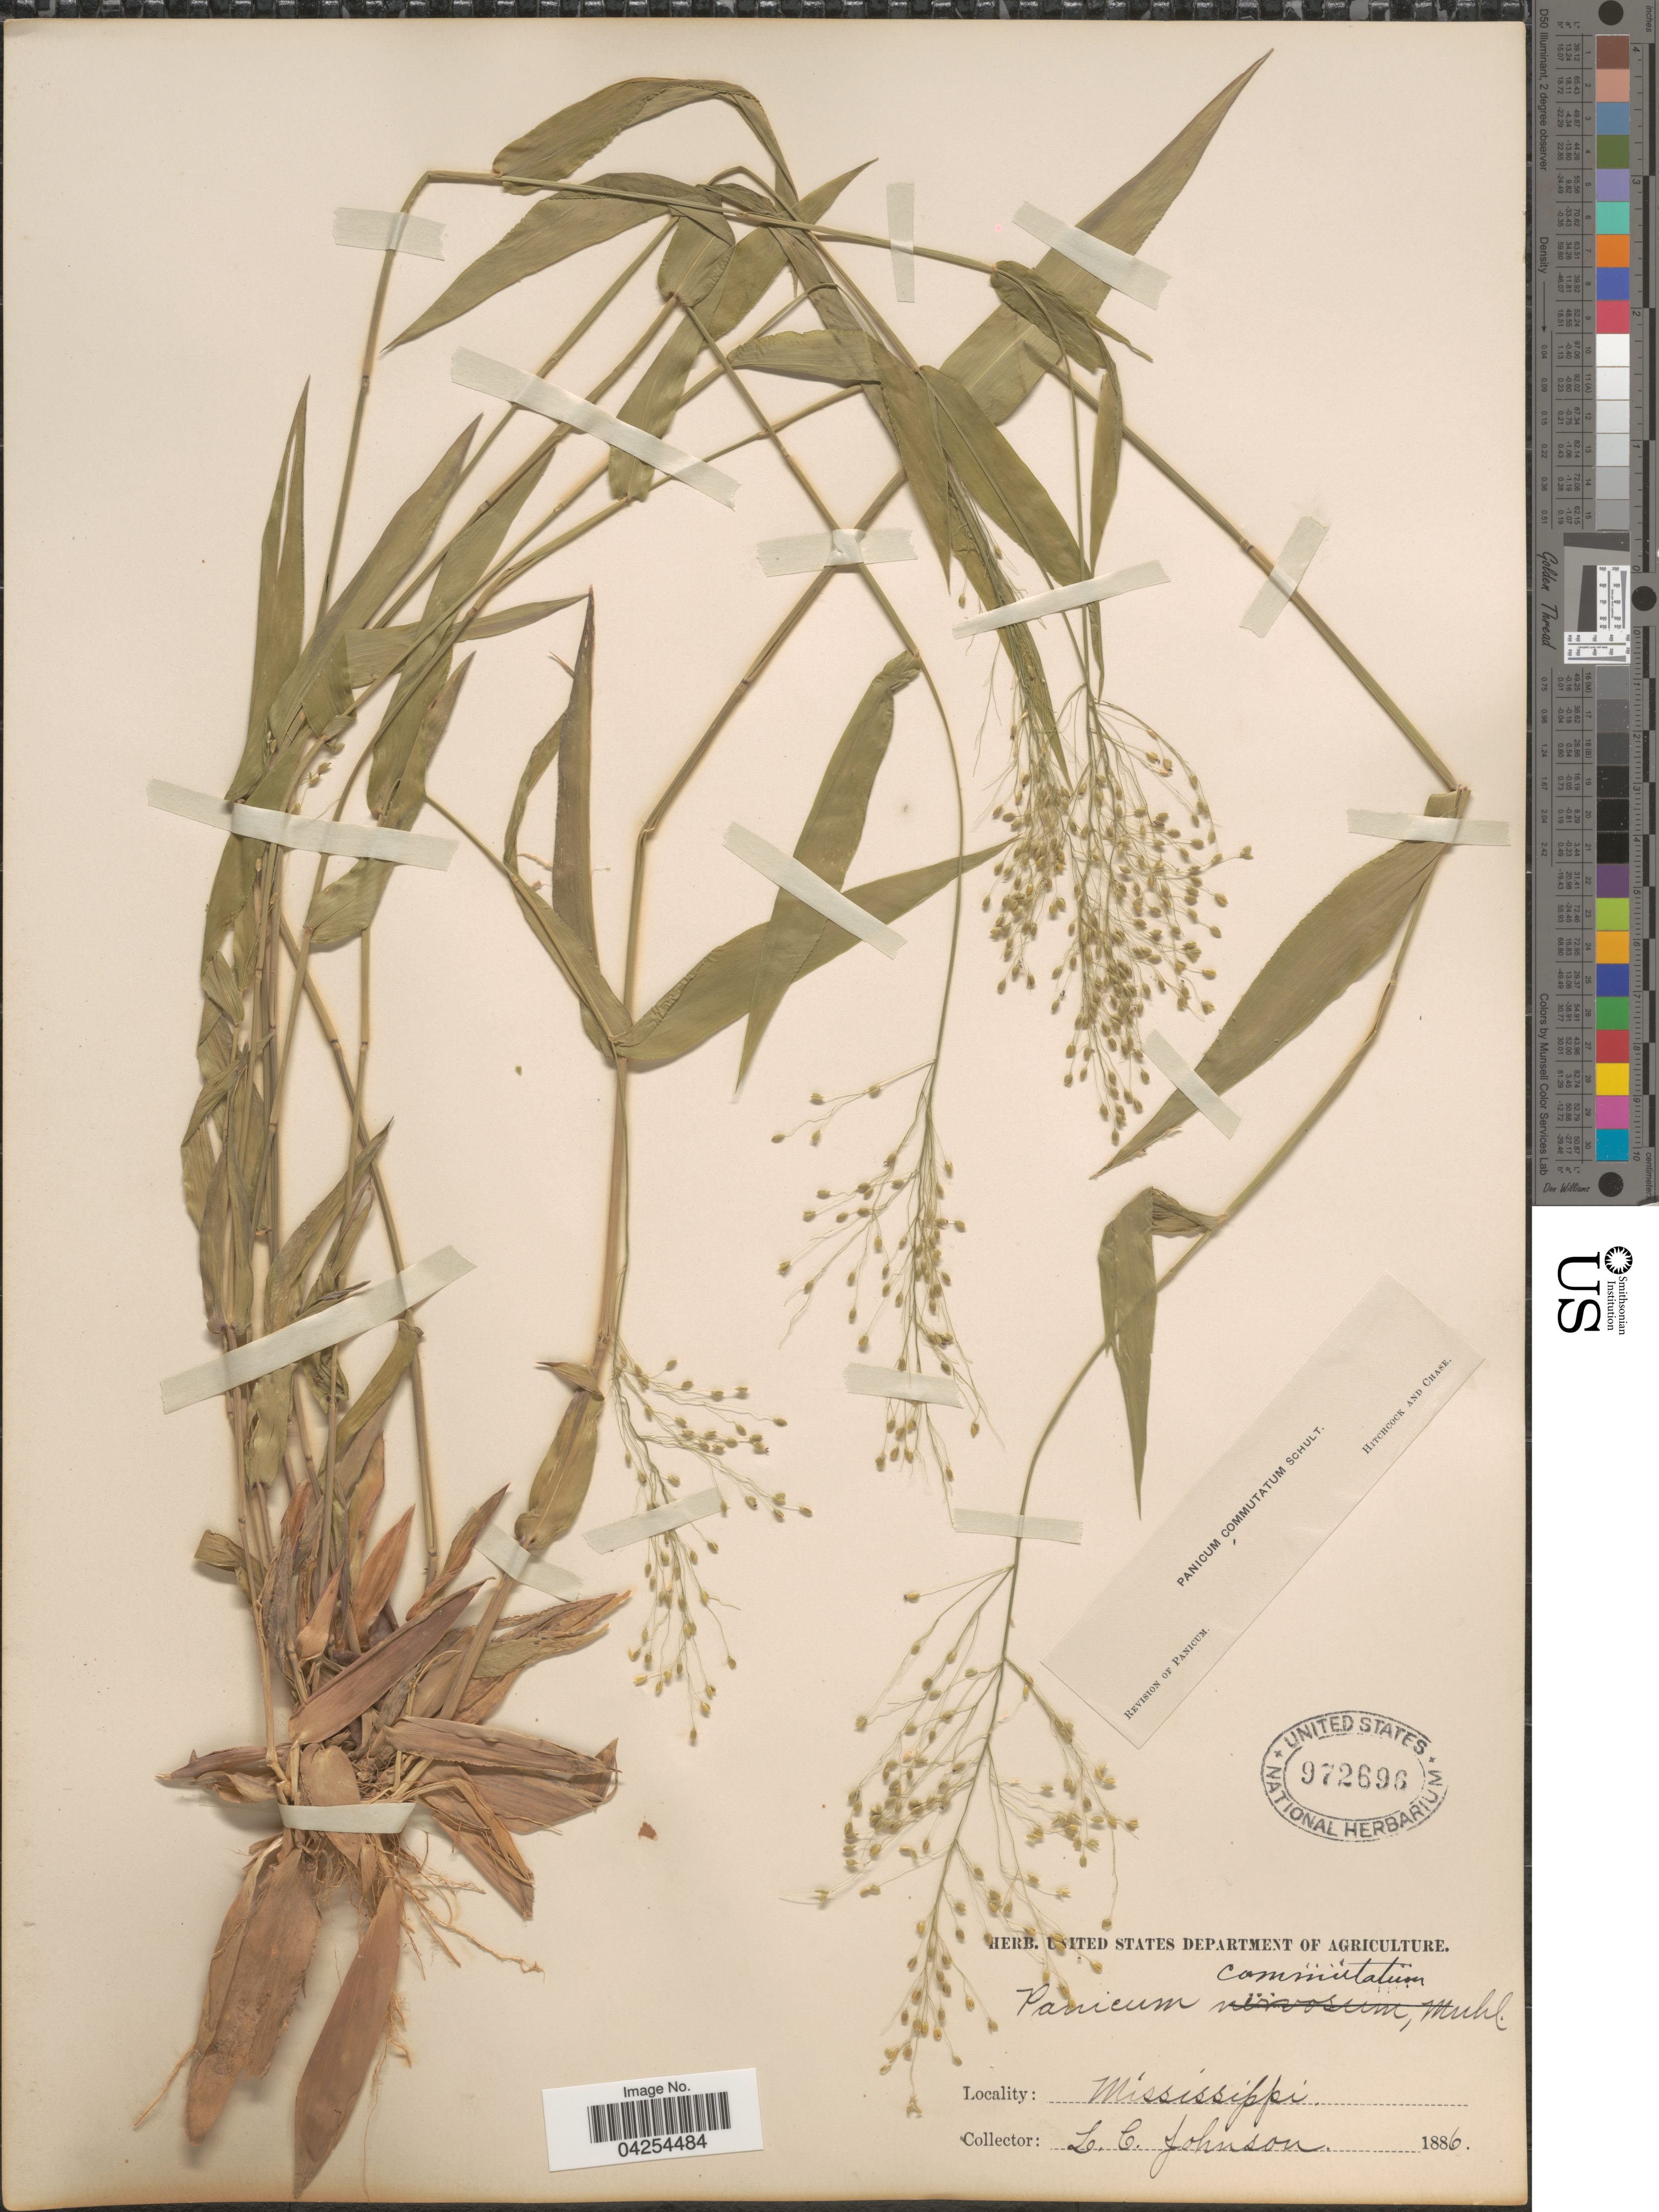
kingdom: Plantae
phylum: Tracheophyta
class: Liliopsida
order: Poales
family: Poaceae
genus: Dichanthelium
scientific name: Dichanthelium commutatum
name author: (Schult.) Gould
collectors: L. Johnson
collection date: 1886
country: United States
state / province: Mississippi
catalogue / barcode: US 972696